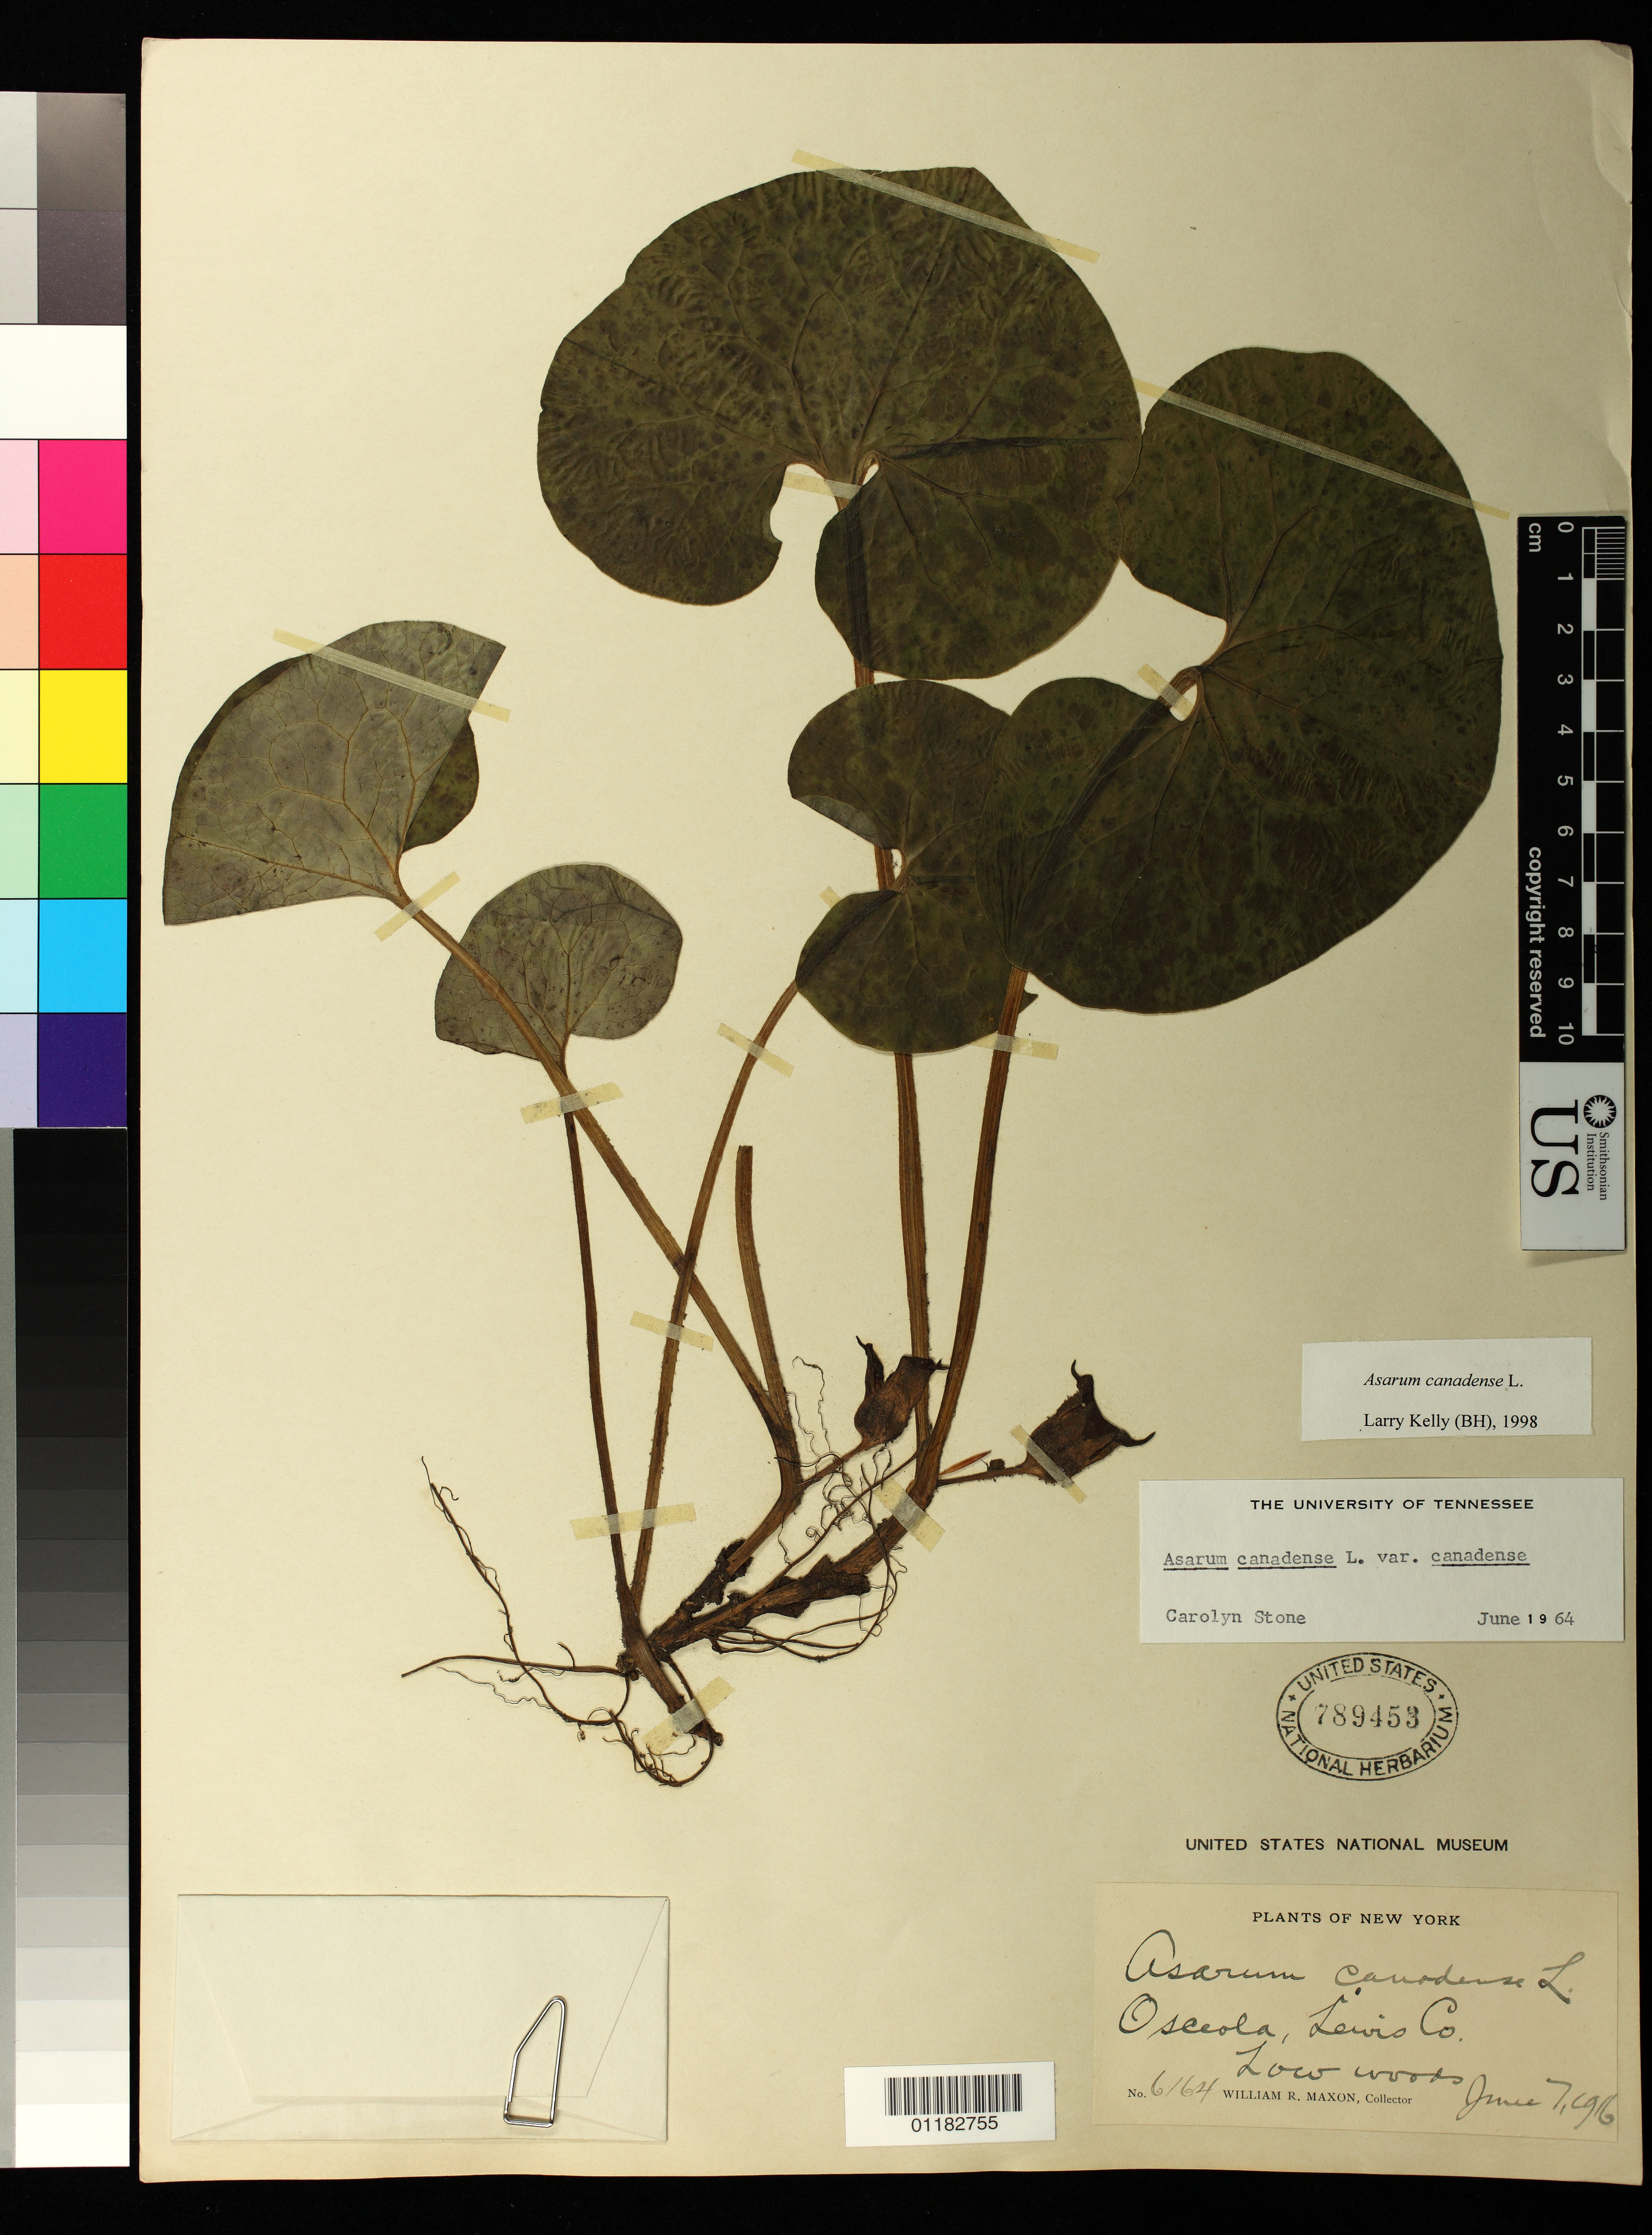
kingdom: Plantae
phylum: Tracheophyta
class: Magnoliopsida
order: Piperales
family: Aristolochiaceae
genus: Asarum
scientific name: Asarum canadense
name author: L.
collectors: W. R. Maxon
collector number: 6164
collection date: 1916-06-07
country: United States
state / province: New York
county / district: Lewis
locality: Osceola, Lewis County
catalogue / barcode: US 789453